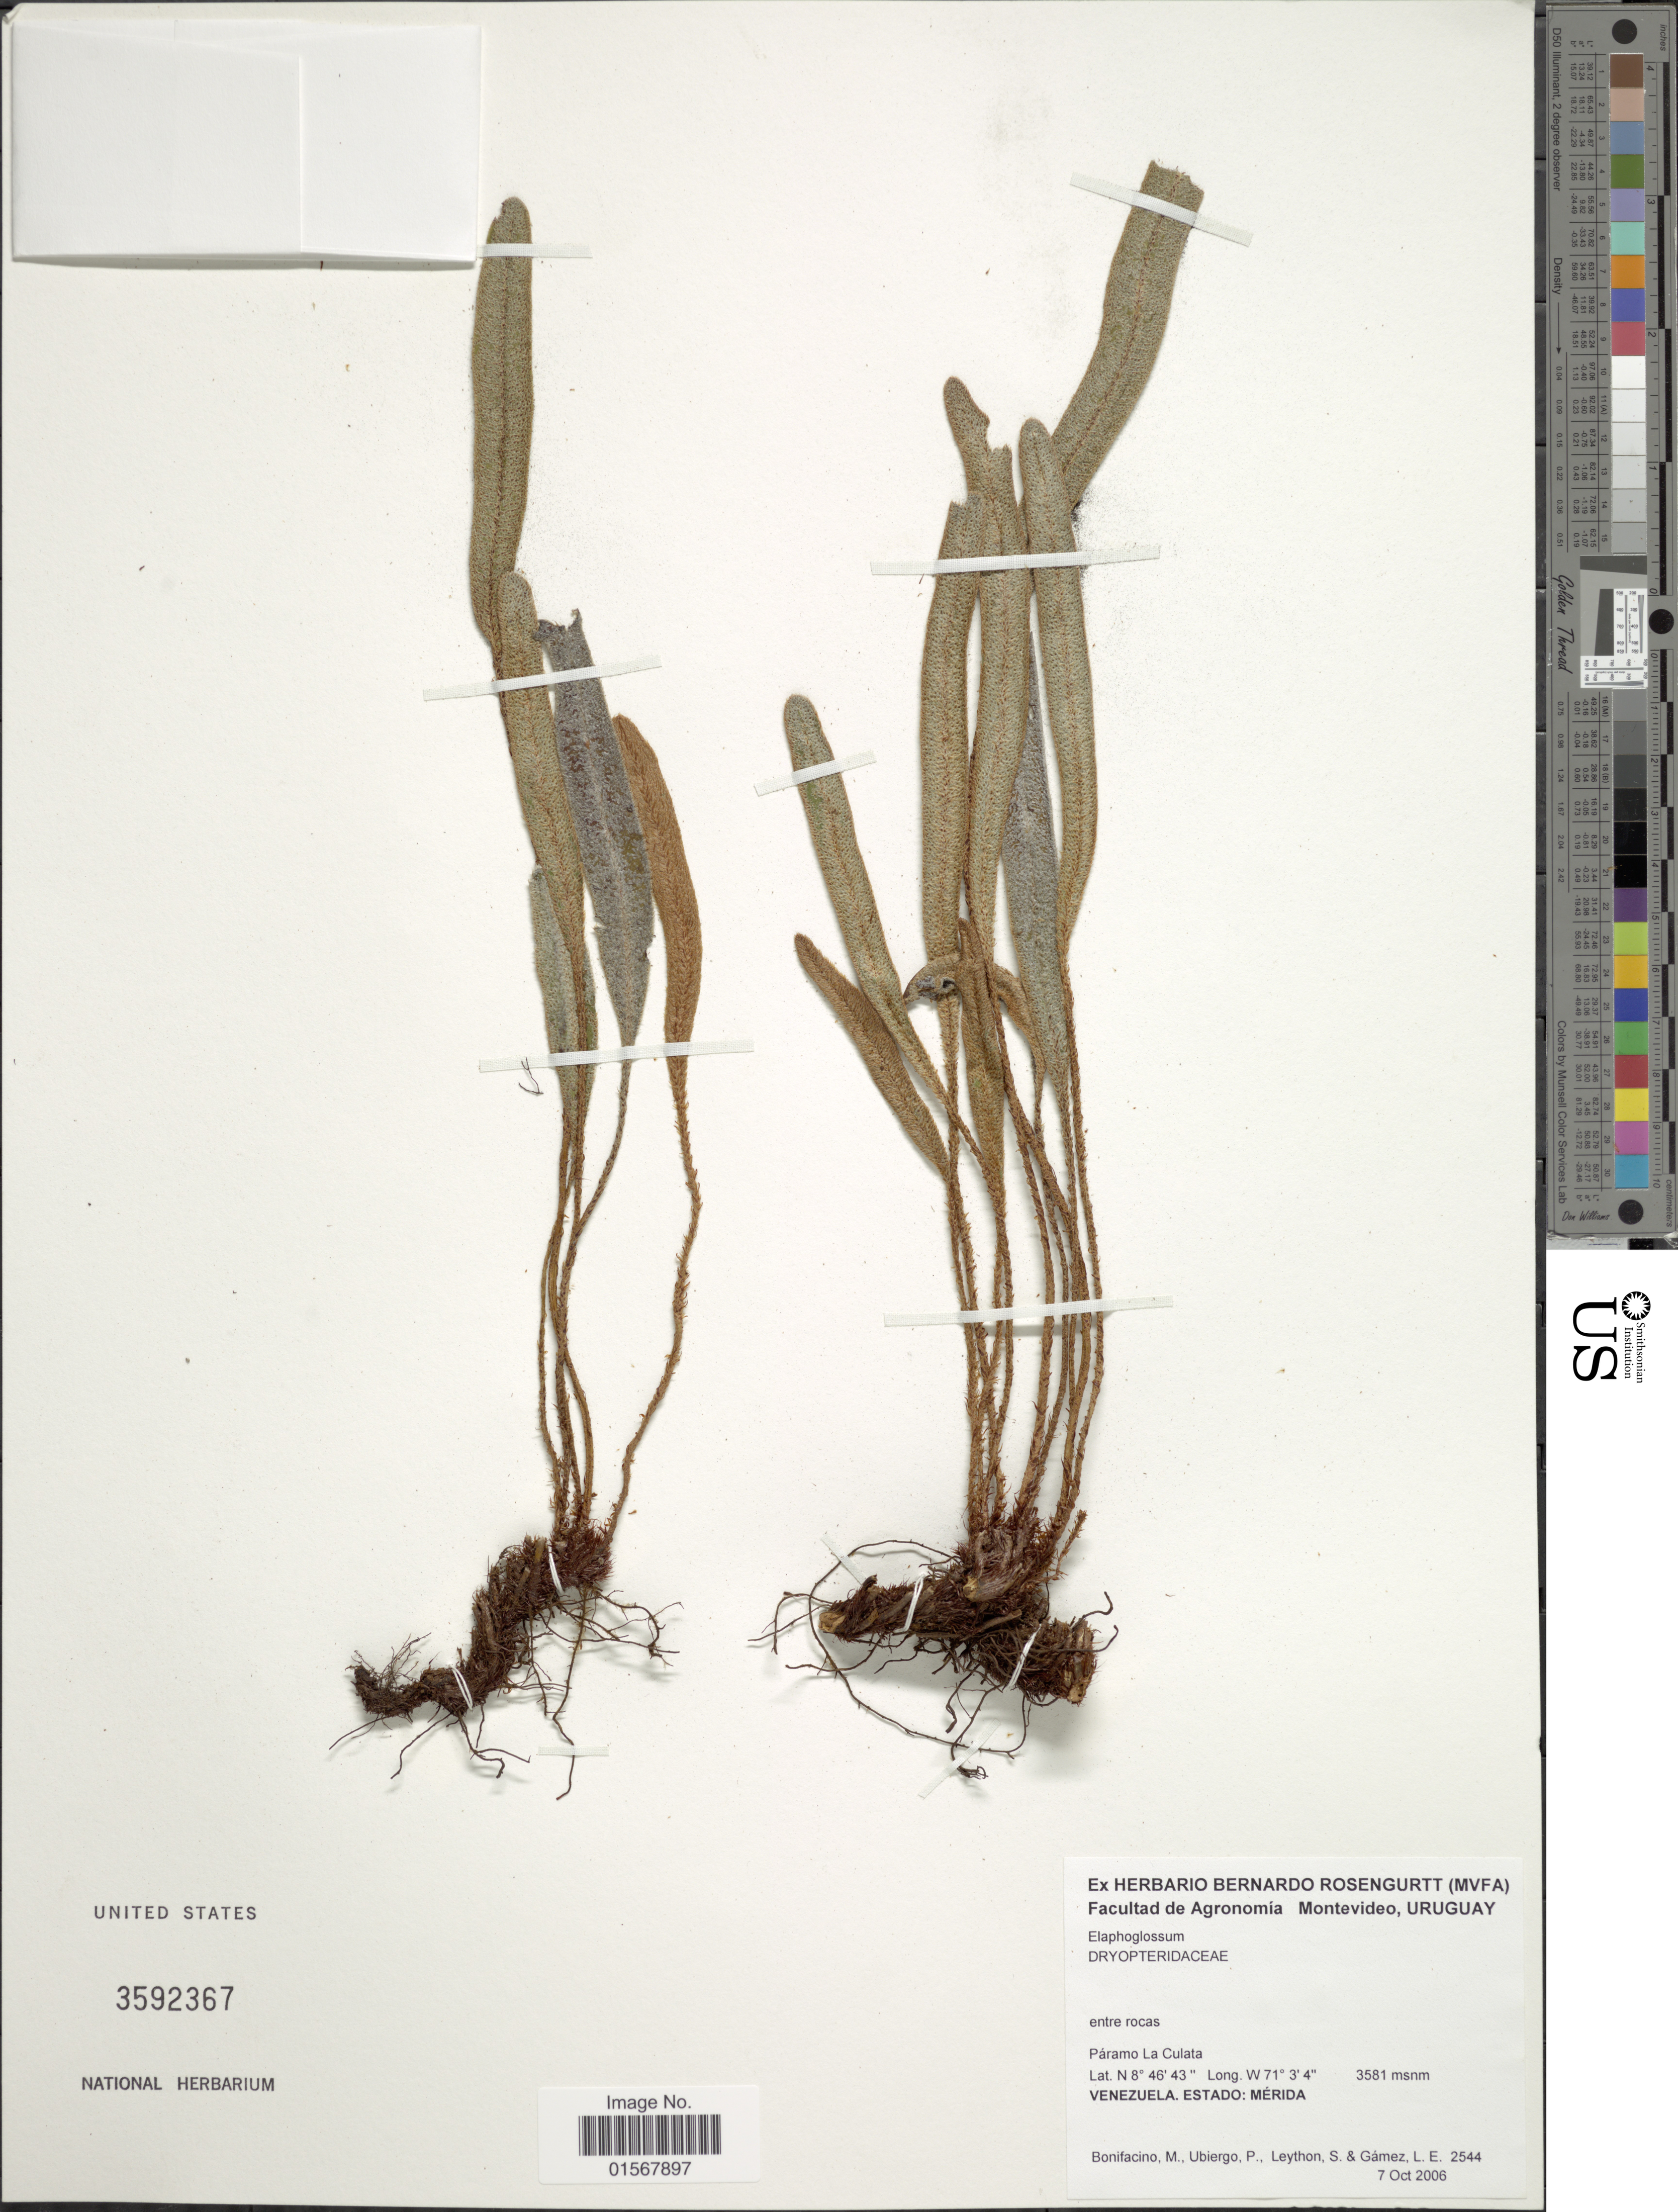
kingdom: Plantae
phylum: Tracheophyta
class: Polypodiopsida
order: Polypodiales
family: Dryopteridaceae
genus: Elaphoglossum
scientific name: Elaphoglossum sp.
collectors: M. Bonifacino, P. Ubiergo, S. Leython & -. Gamez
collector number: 2544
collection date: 2006-10-07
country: Venezuela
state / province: Mérida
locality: Paramo La Culata, Paramo La Culata, Venezuela, Estado: Merida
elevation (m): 3581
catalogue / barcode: US 3592367